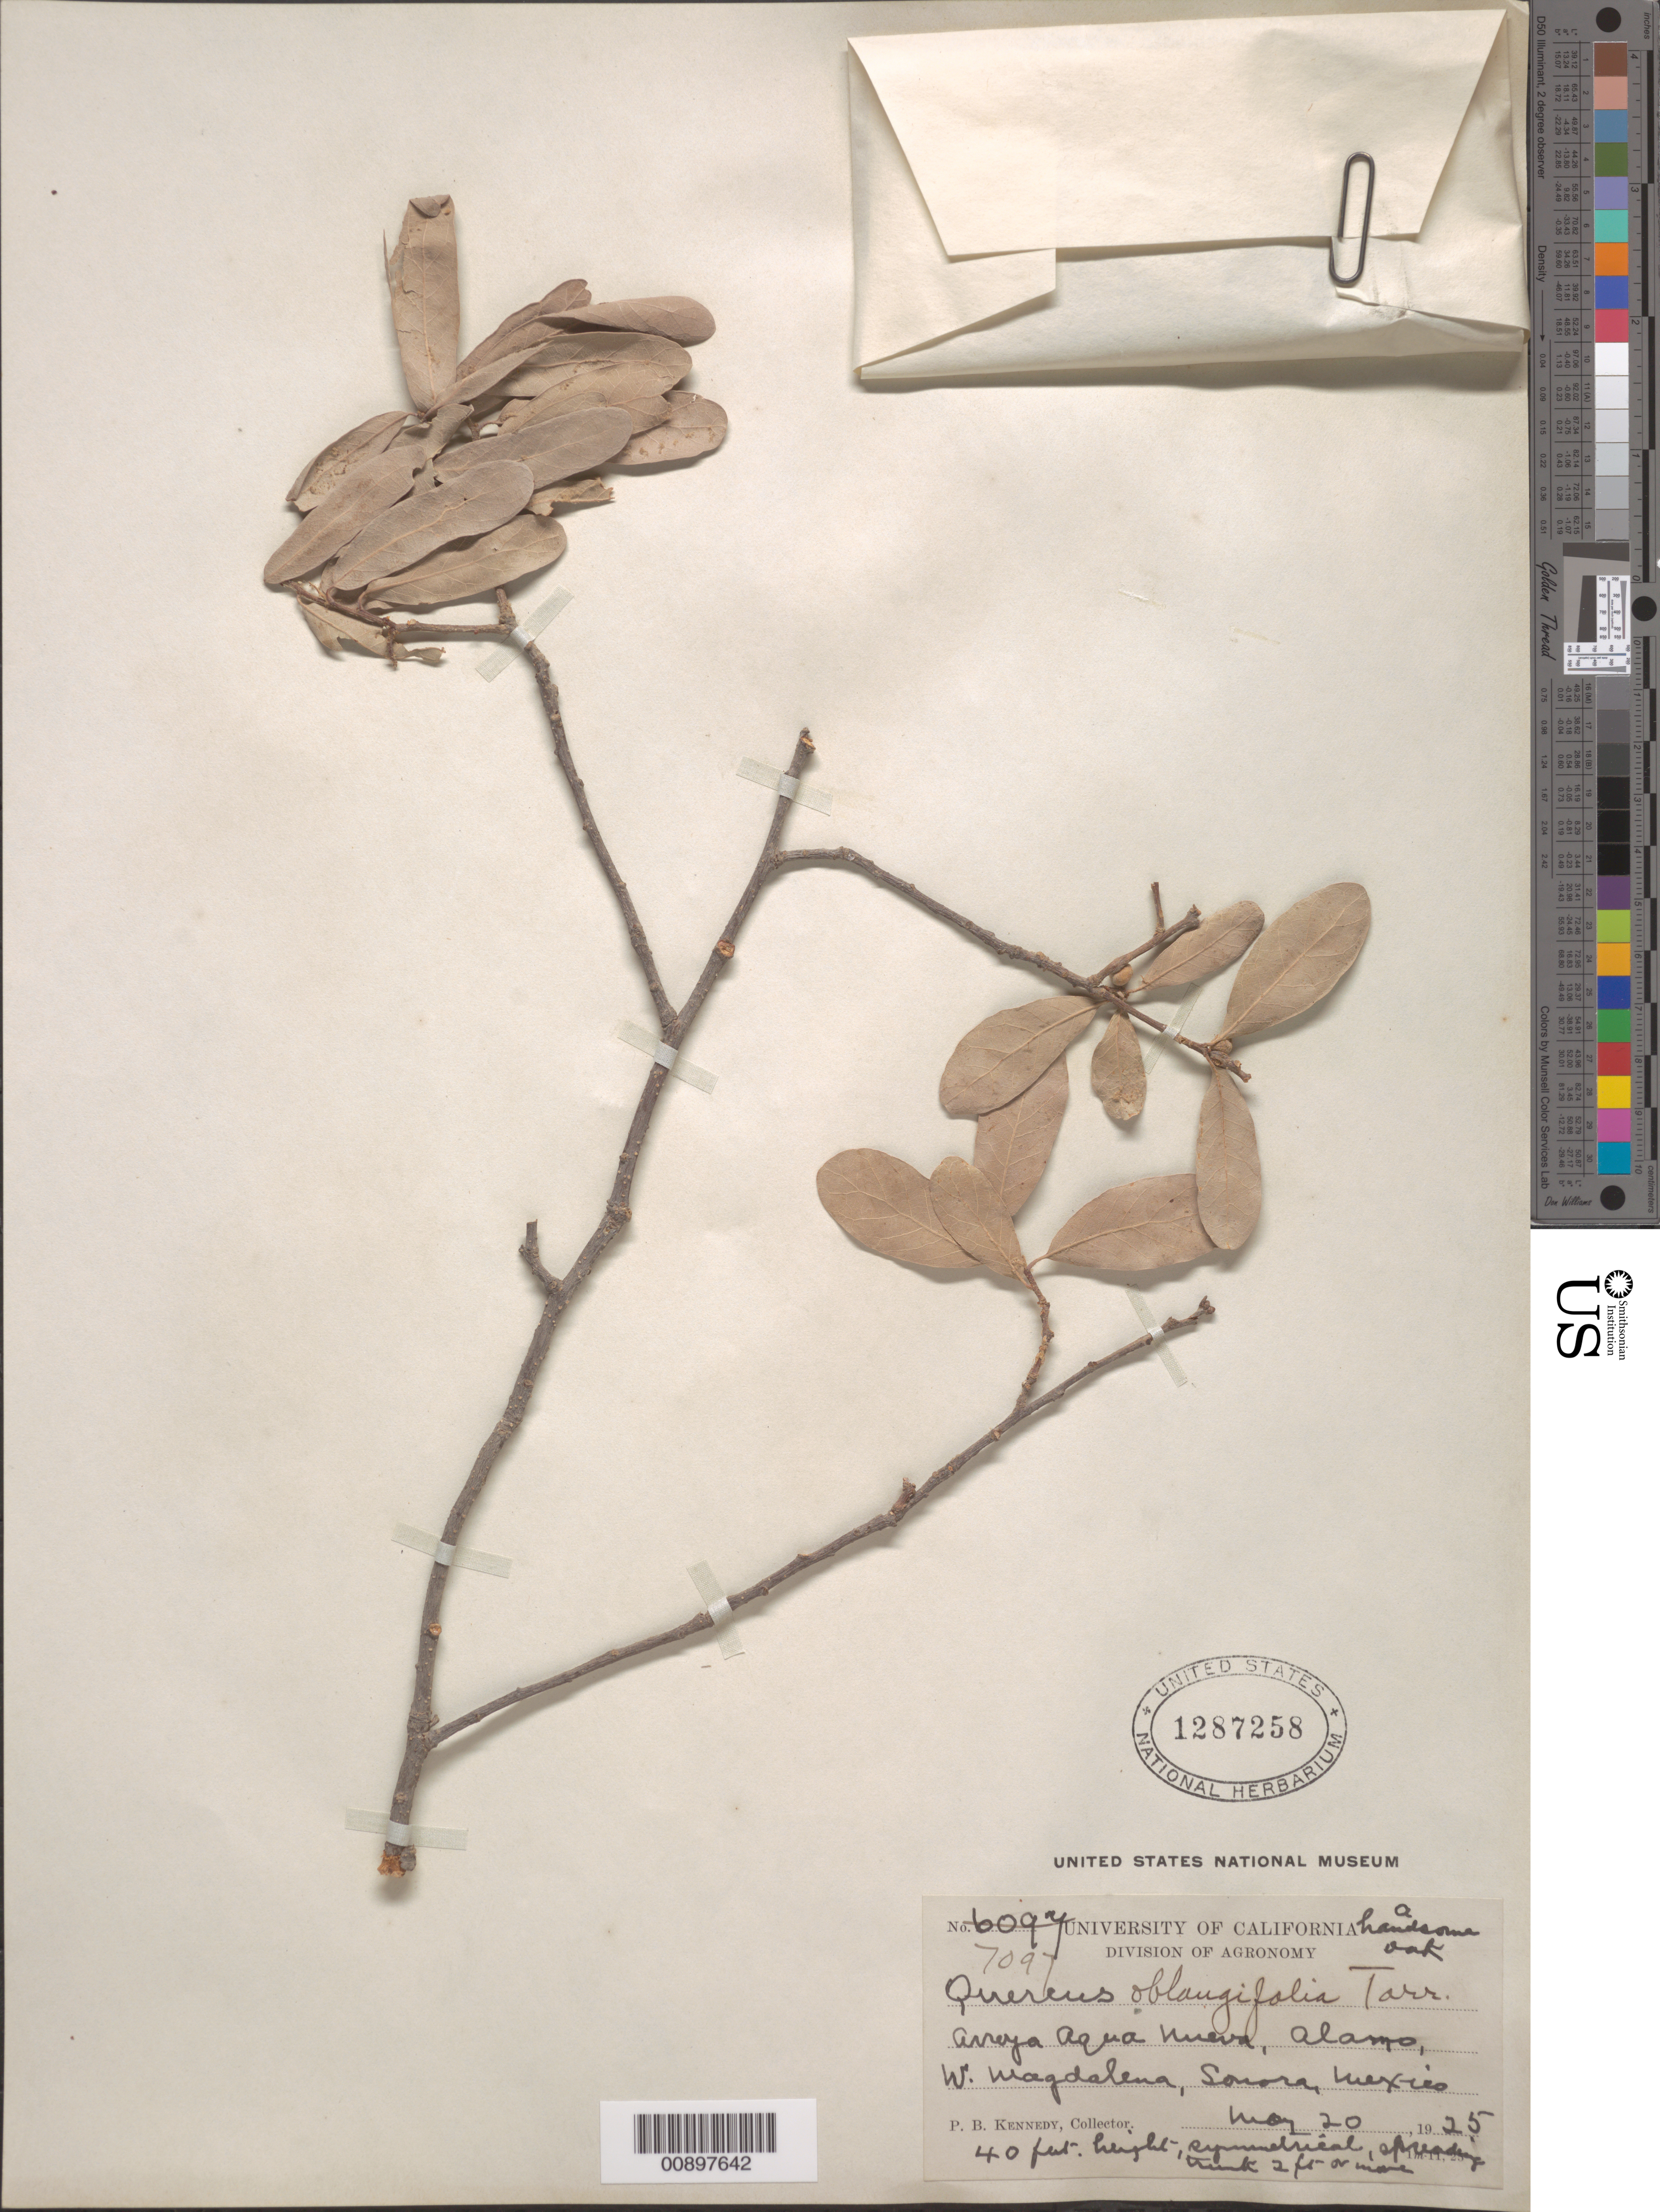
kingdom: Plantae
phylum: Tracheophyta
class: Magnoliopsida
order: Fagales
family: Fagaceae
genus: Quercus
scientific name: Quercus oblongifolia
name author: Torr.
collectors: P. B. Kennedy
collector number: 7097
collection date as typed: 20 Mar 1925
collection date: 1925-03-20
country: Mexico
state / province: Sonora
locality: Arroyo Agua Nueva, Alamo, W Magdalena, Sonora.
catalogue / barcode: US 1287258